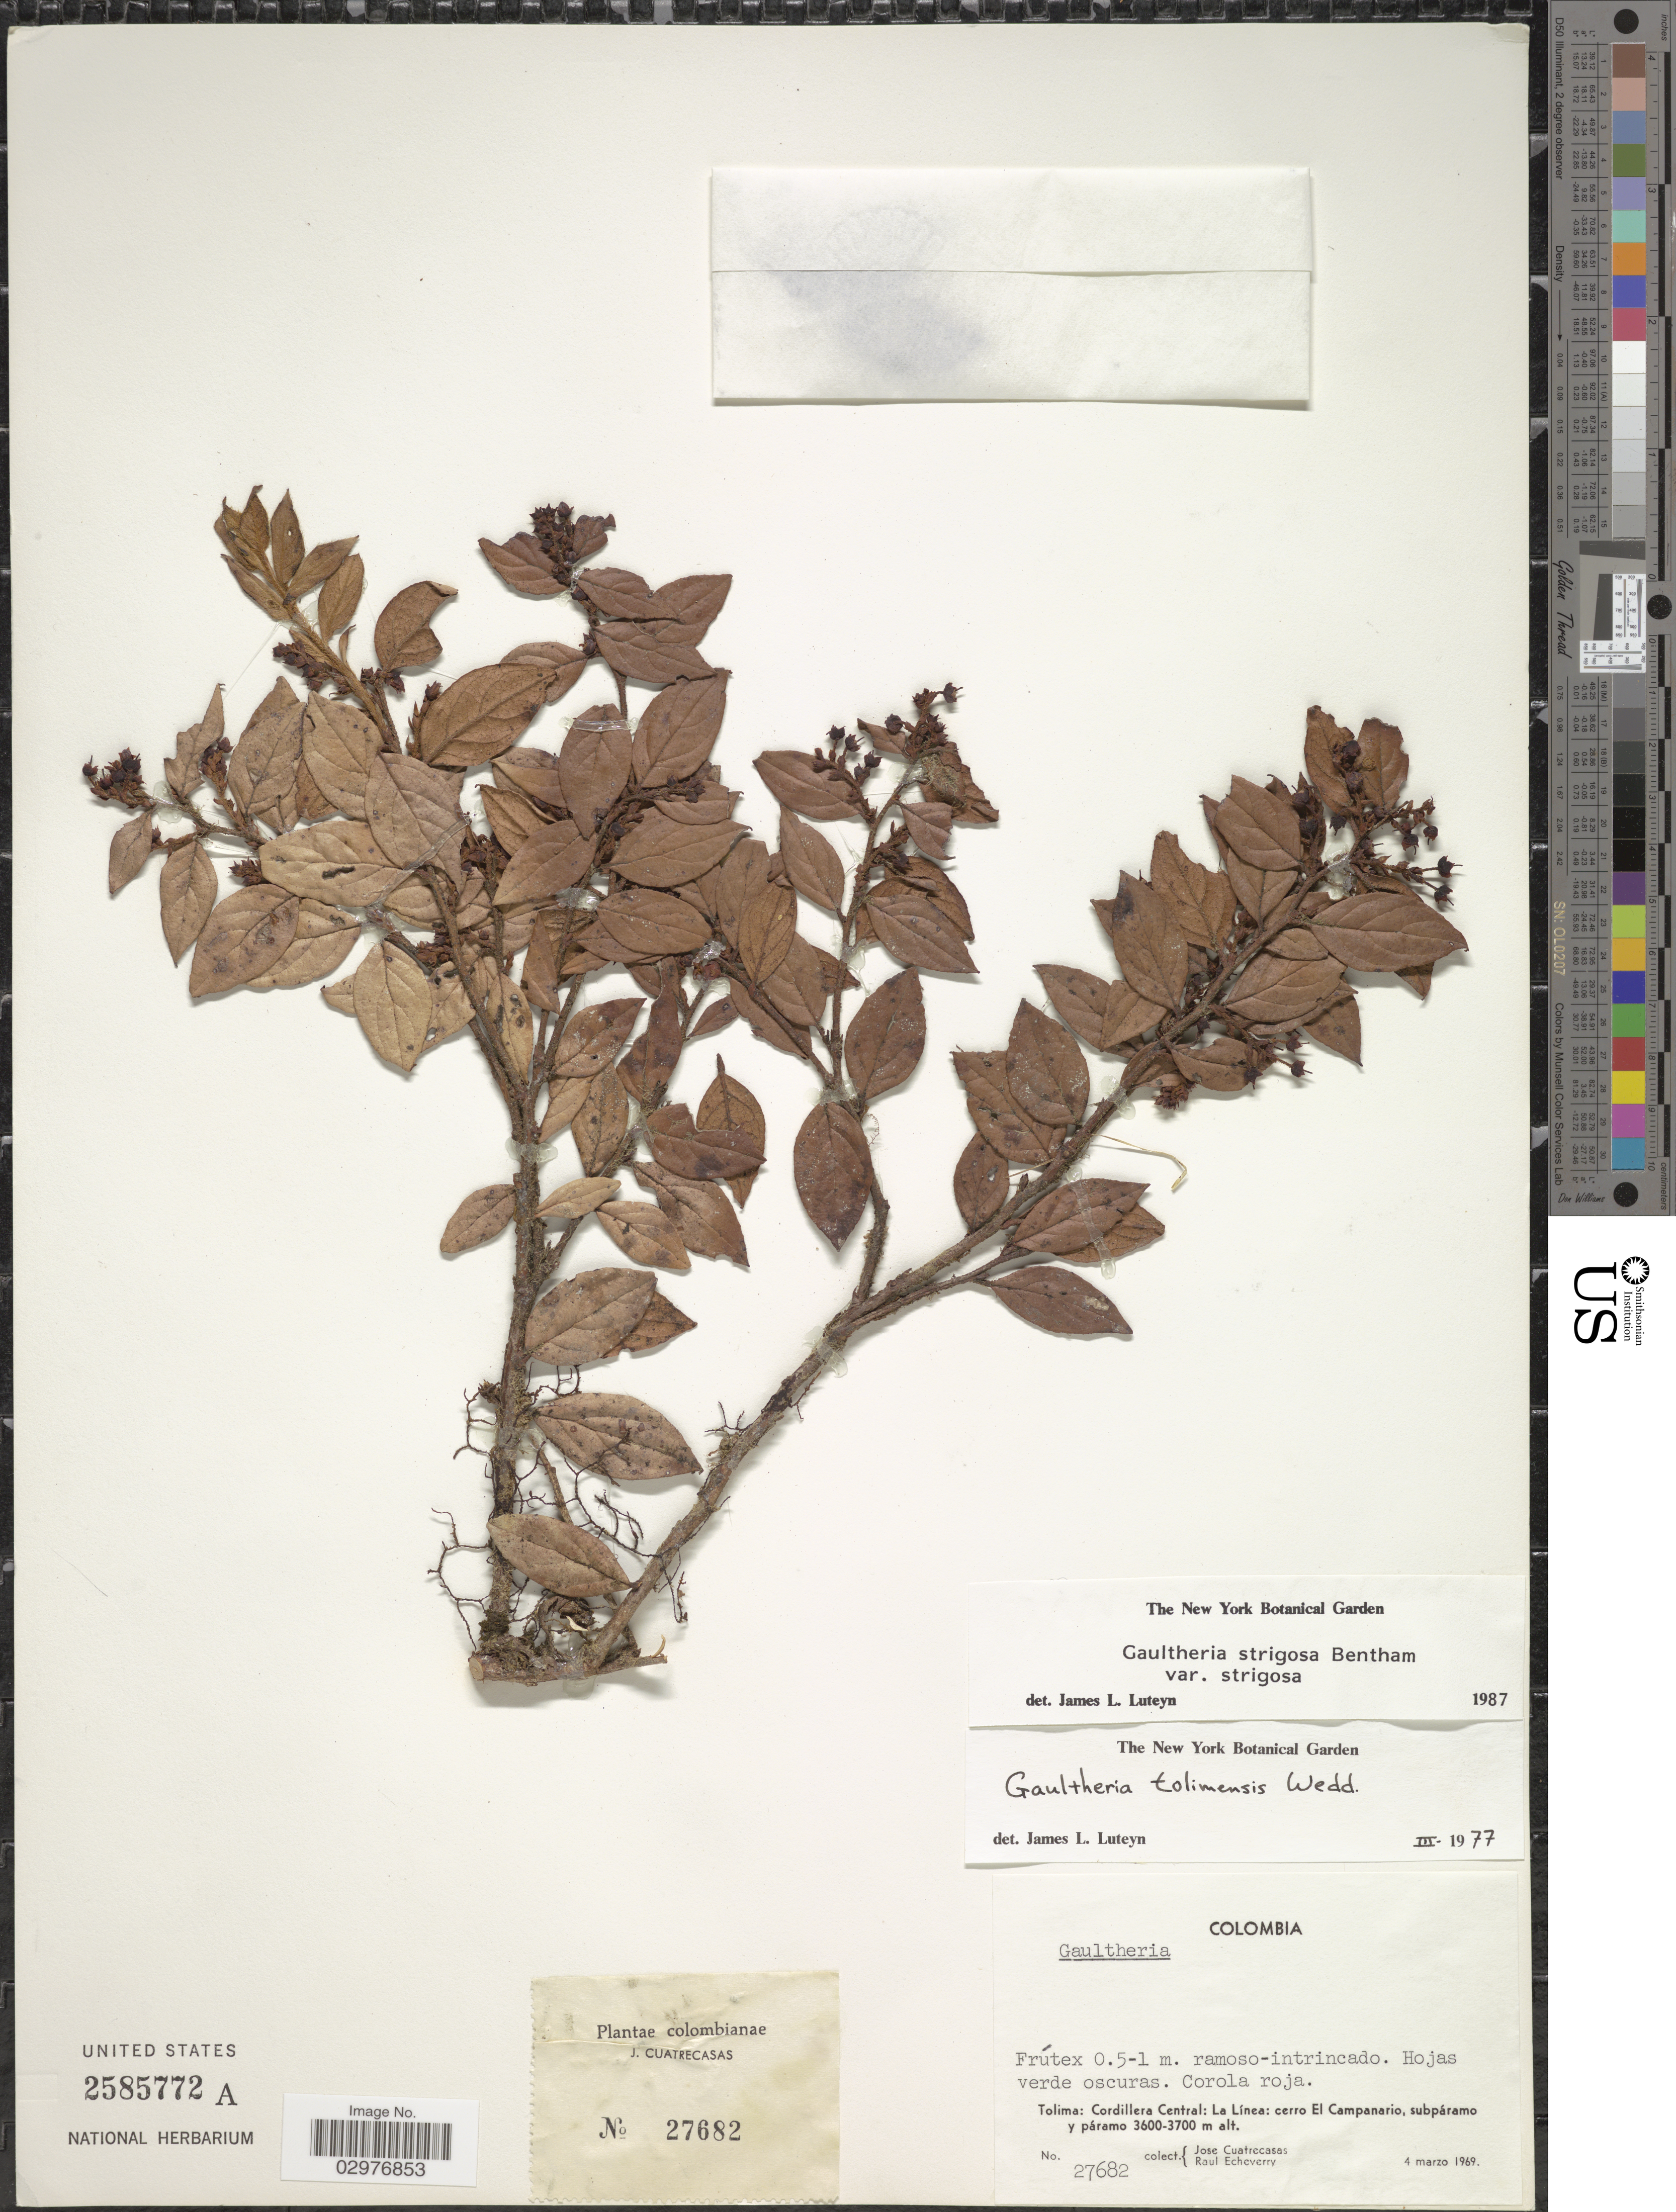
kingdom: Plantae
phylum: Tracheophyta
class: Magnoliopsida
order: Ericales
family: Ericaceae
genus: Gaultheria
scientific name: Gaultheria strigosa var. strigosa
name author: Benth.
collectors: J. Cuatrecasas & R. Echeverry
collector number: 27682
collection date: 1969-03-04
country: Colombia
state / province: Tolima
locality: Cordillera Central: La Línea: cerro El Campanario, subpáramo y páramo.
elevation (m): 3600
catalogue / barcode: US 2585772A